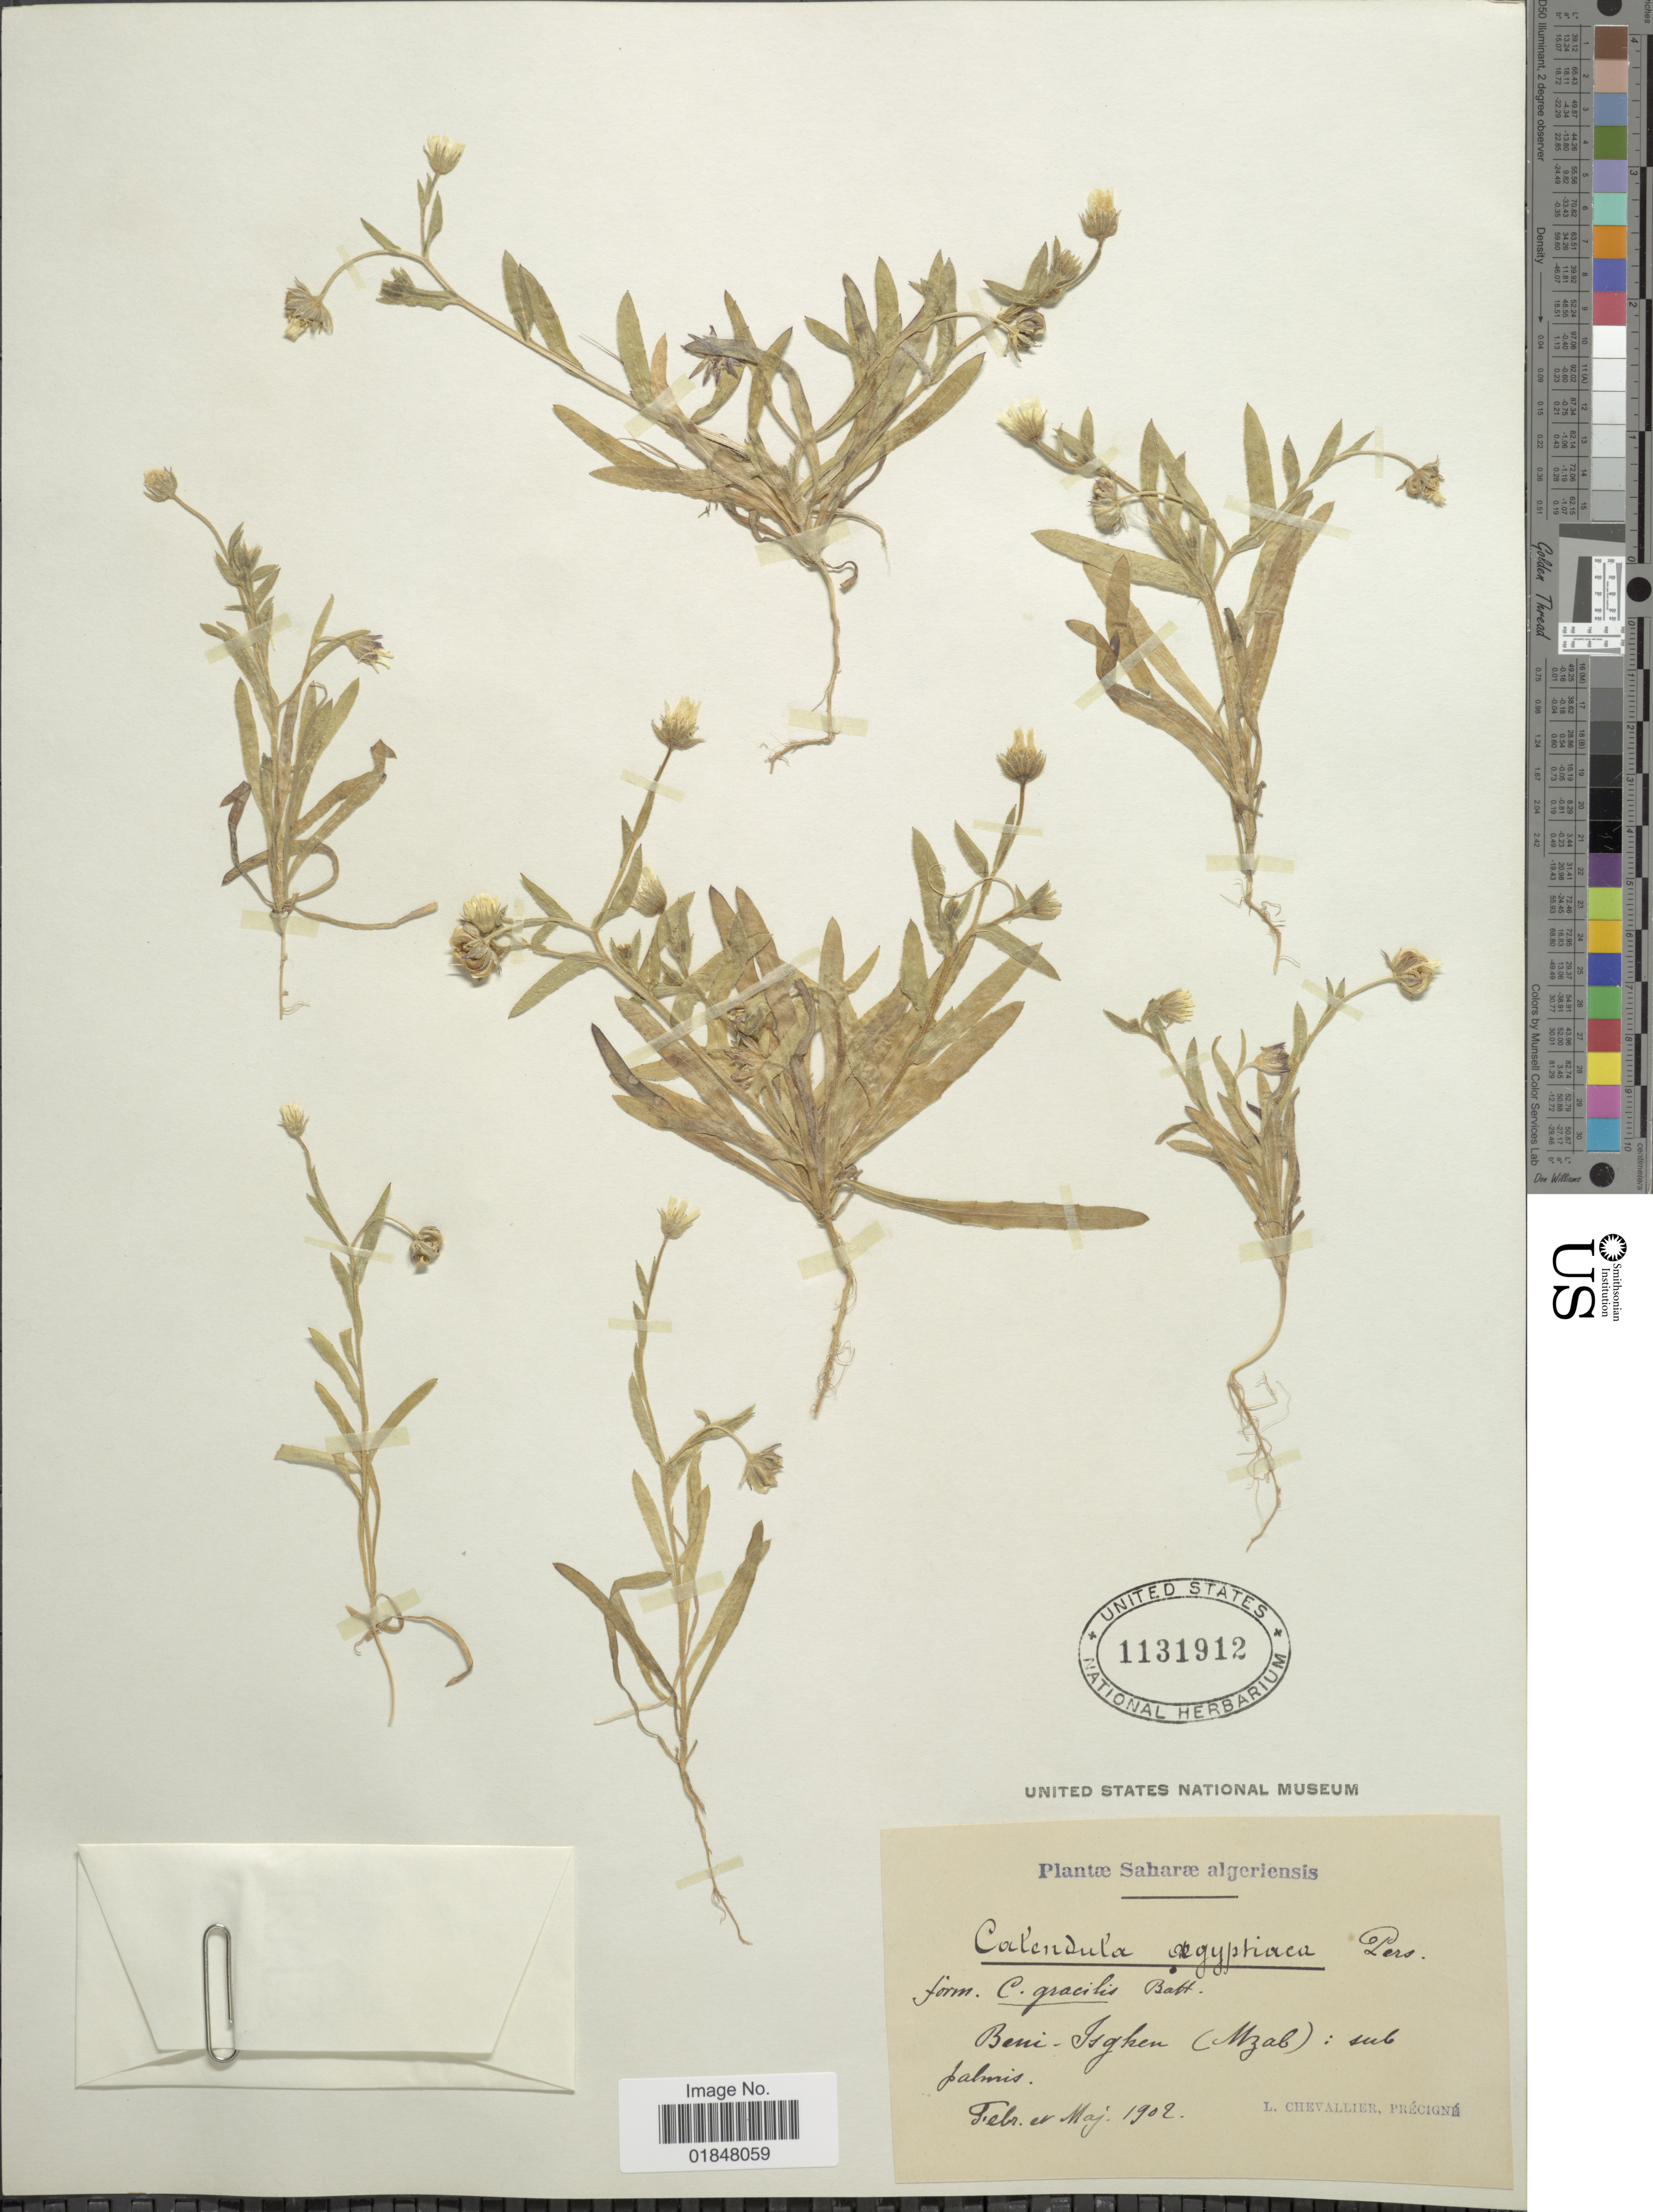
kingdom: Plantae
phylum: Tracheophyta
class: Magnoliopsida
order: Asterales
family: Asteraceae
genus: Calendula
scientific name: Calendula arvensis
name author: L.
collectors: L. Chevallier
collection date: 1902-02/1902-05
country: Algeria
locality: Saharae algeriensis, Beni - Isghen (Mzab): sub palmis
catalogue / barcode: US 1131912